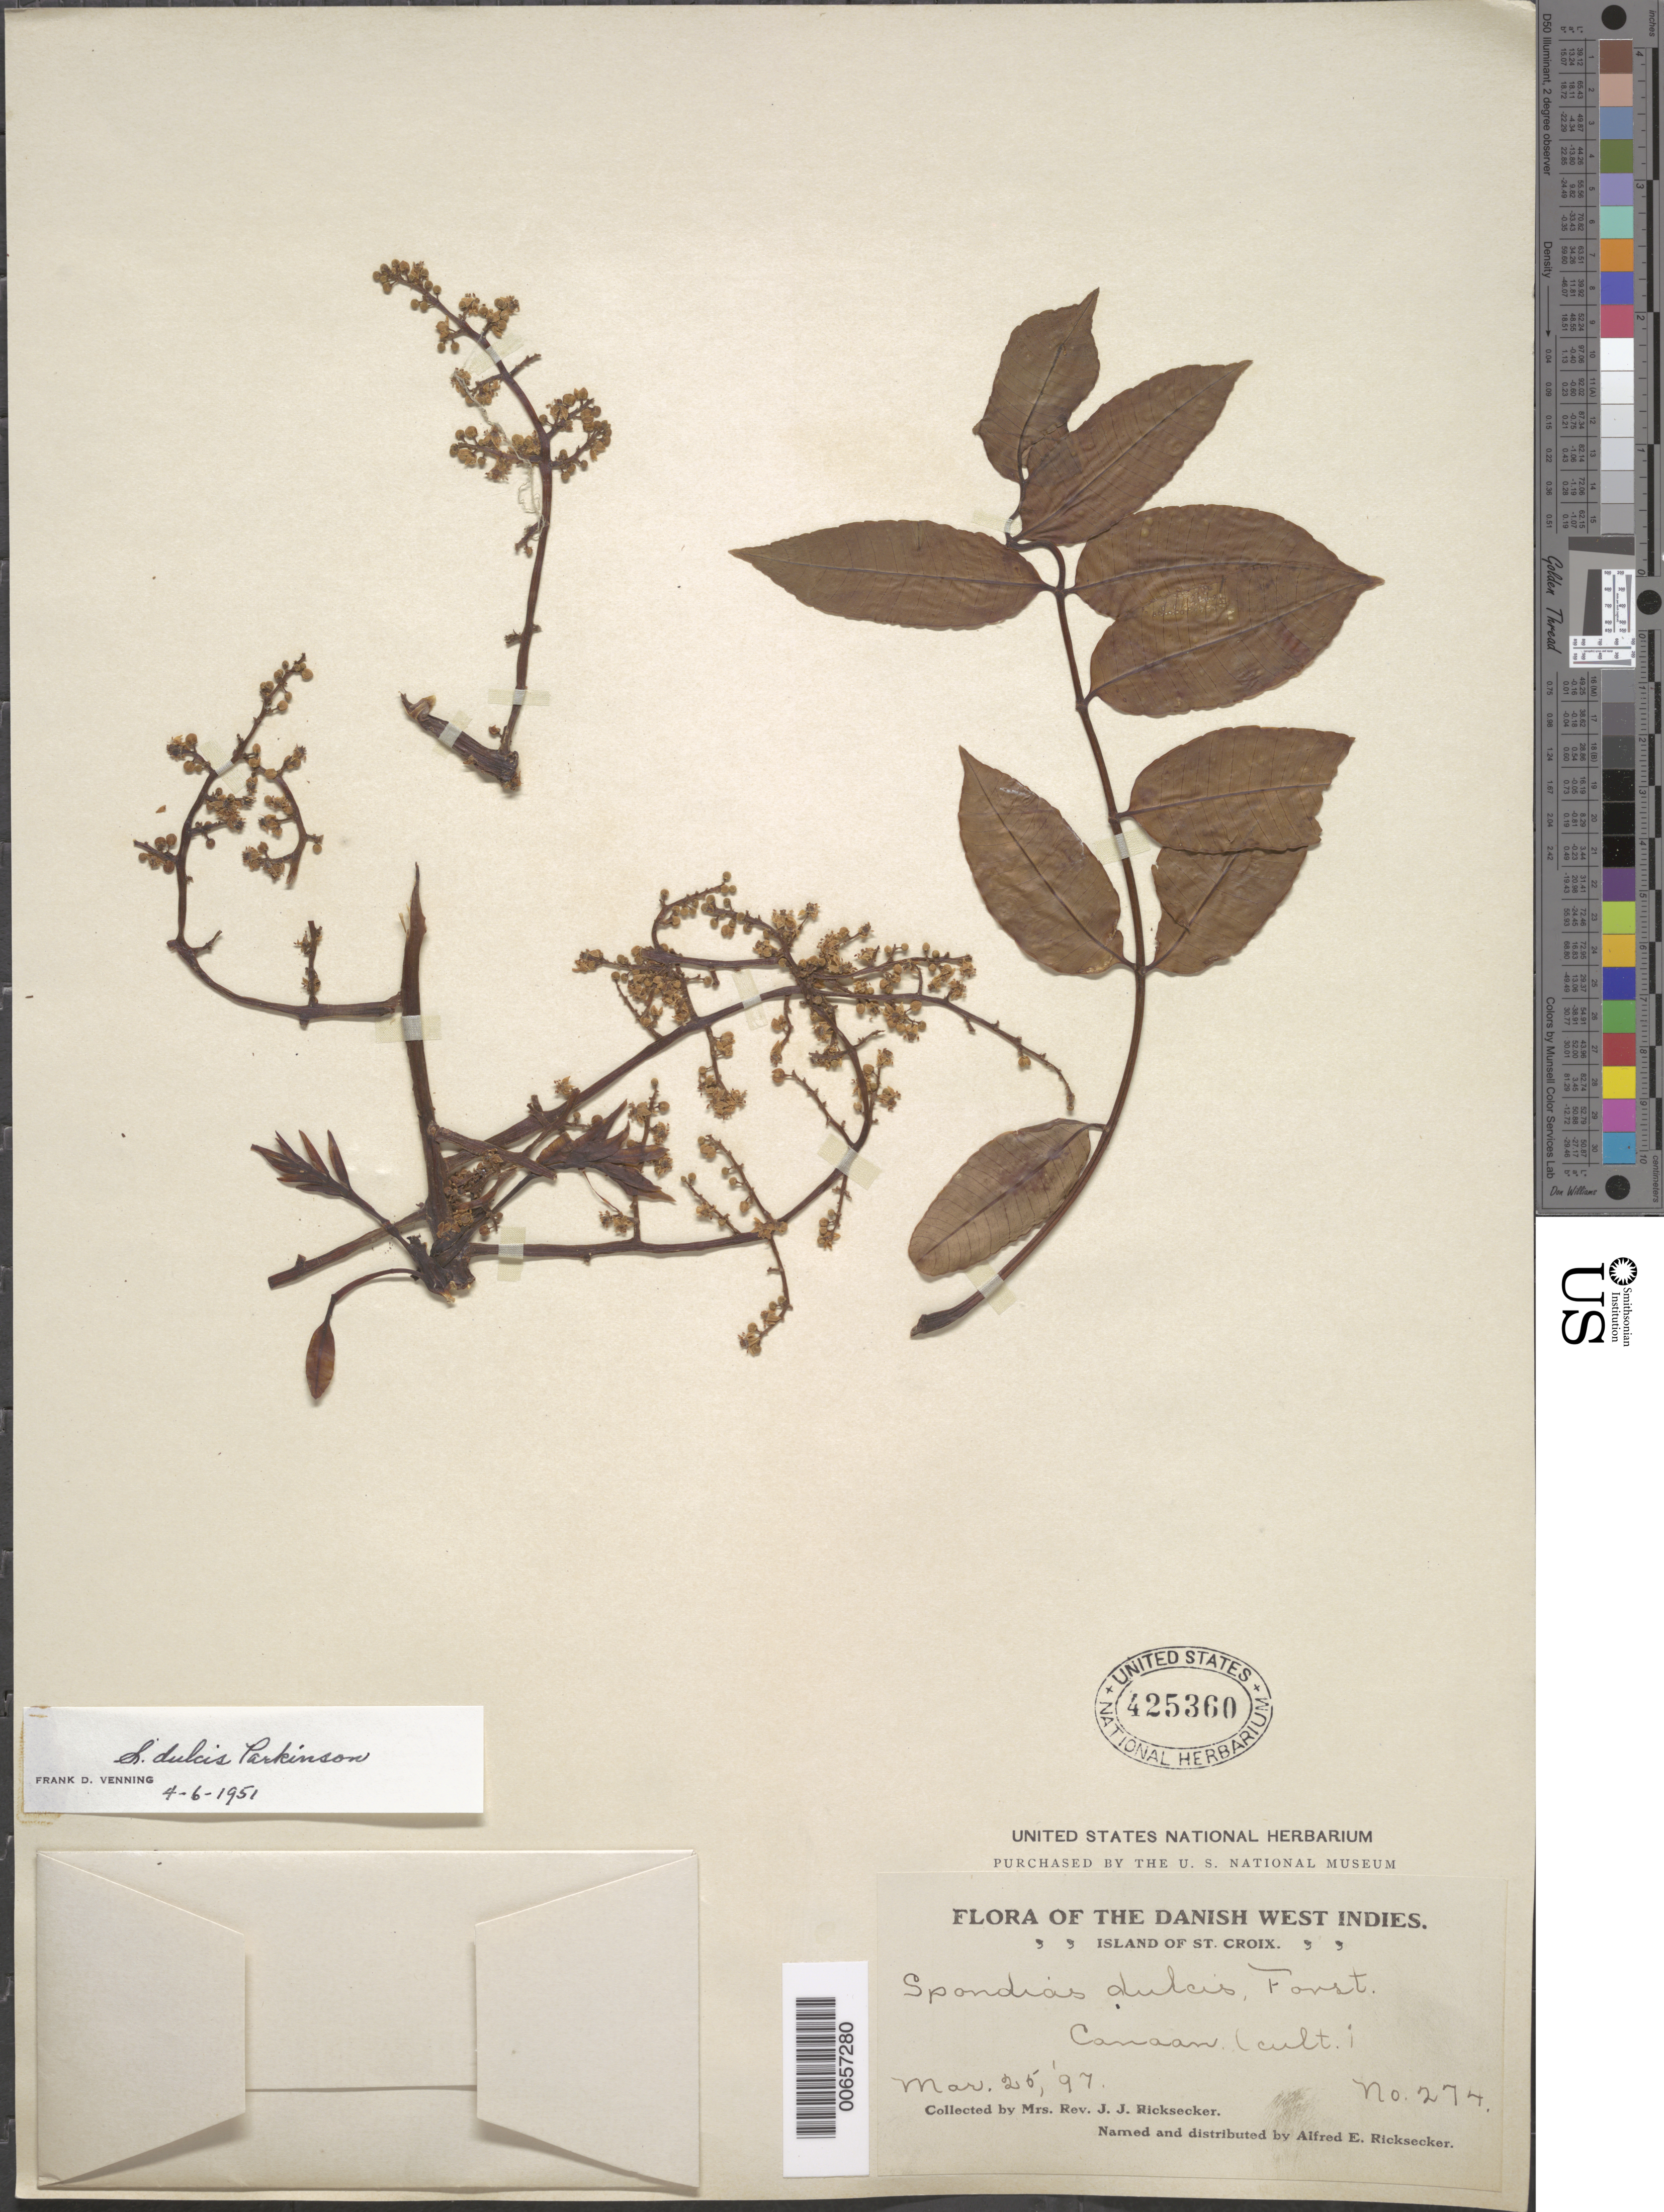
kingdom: Plantae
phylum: Tracheophyta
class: Magnoliopsida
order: Sapindales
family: Anacardiaceae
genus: Spondias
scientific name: Spondias dulcis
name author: Parkinson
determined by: Mitchell, J. D.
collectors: L. A. Ricksecker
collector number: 274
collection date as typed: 25 Mar 1897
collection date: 1897-03-25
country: U.S. Virgin Islands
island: St. Croix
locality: Canaan (Cult.)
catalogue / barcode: US 425360